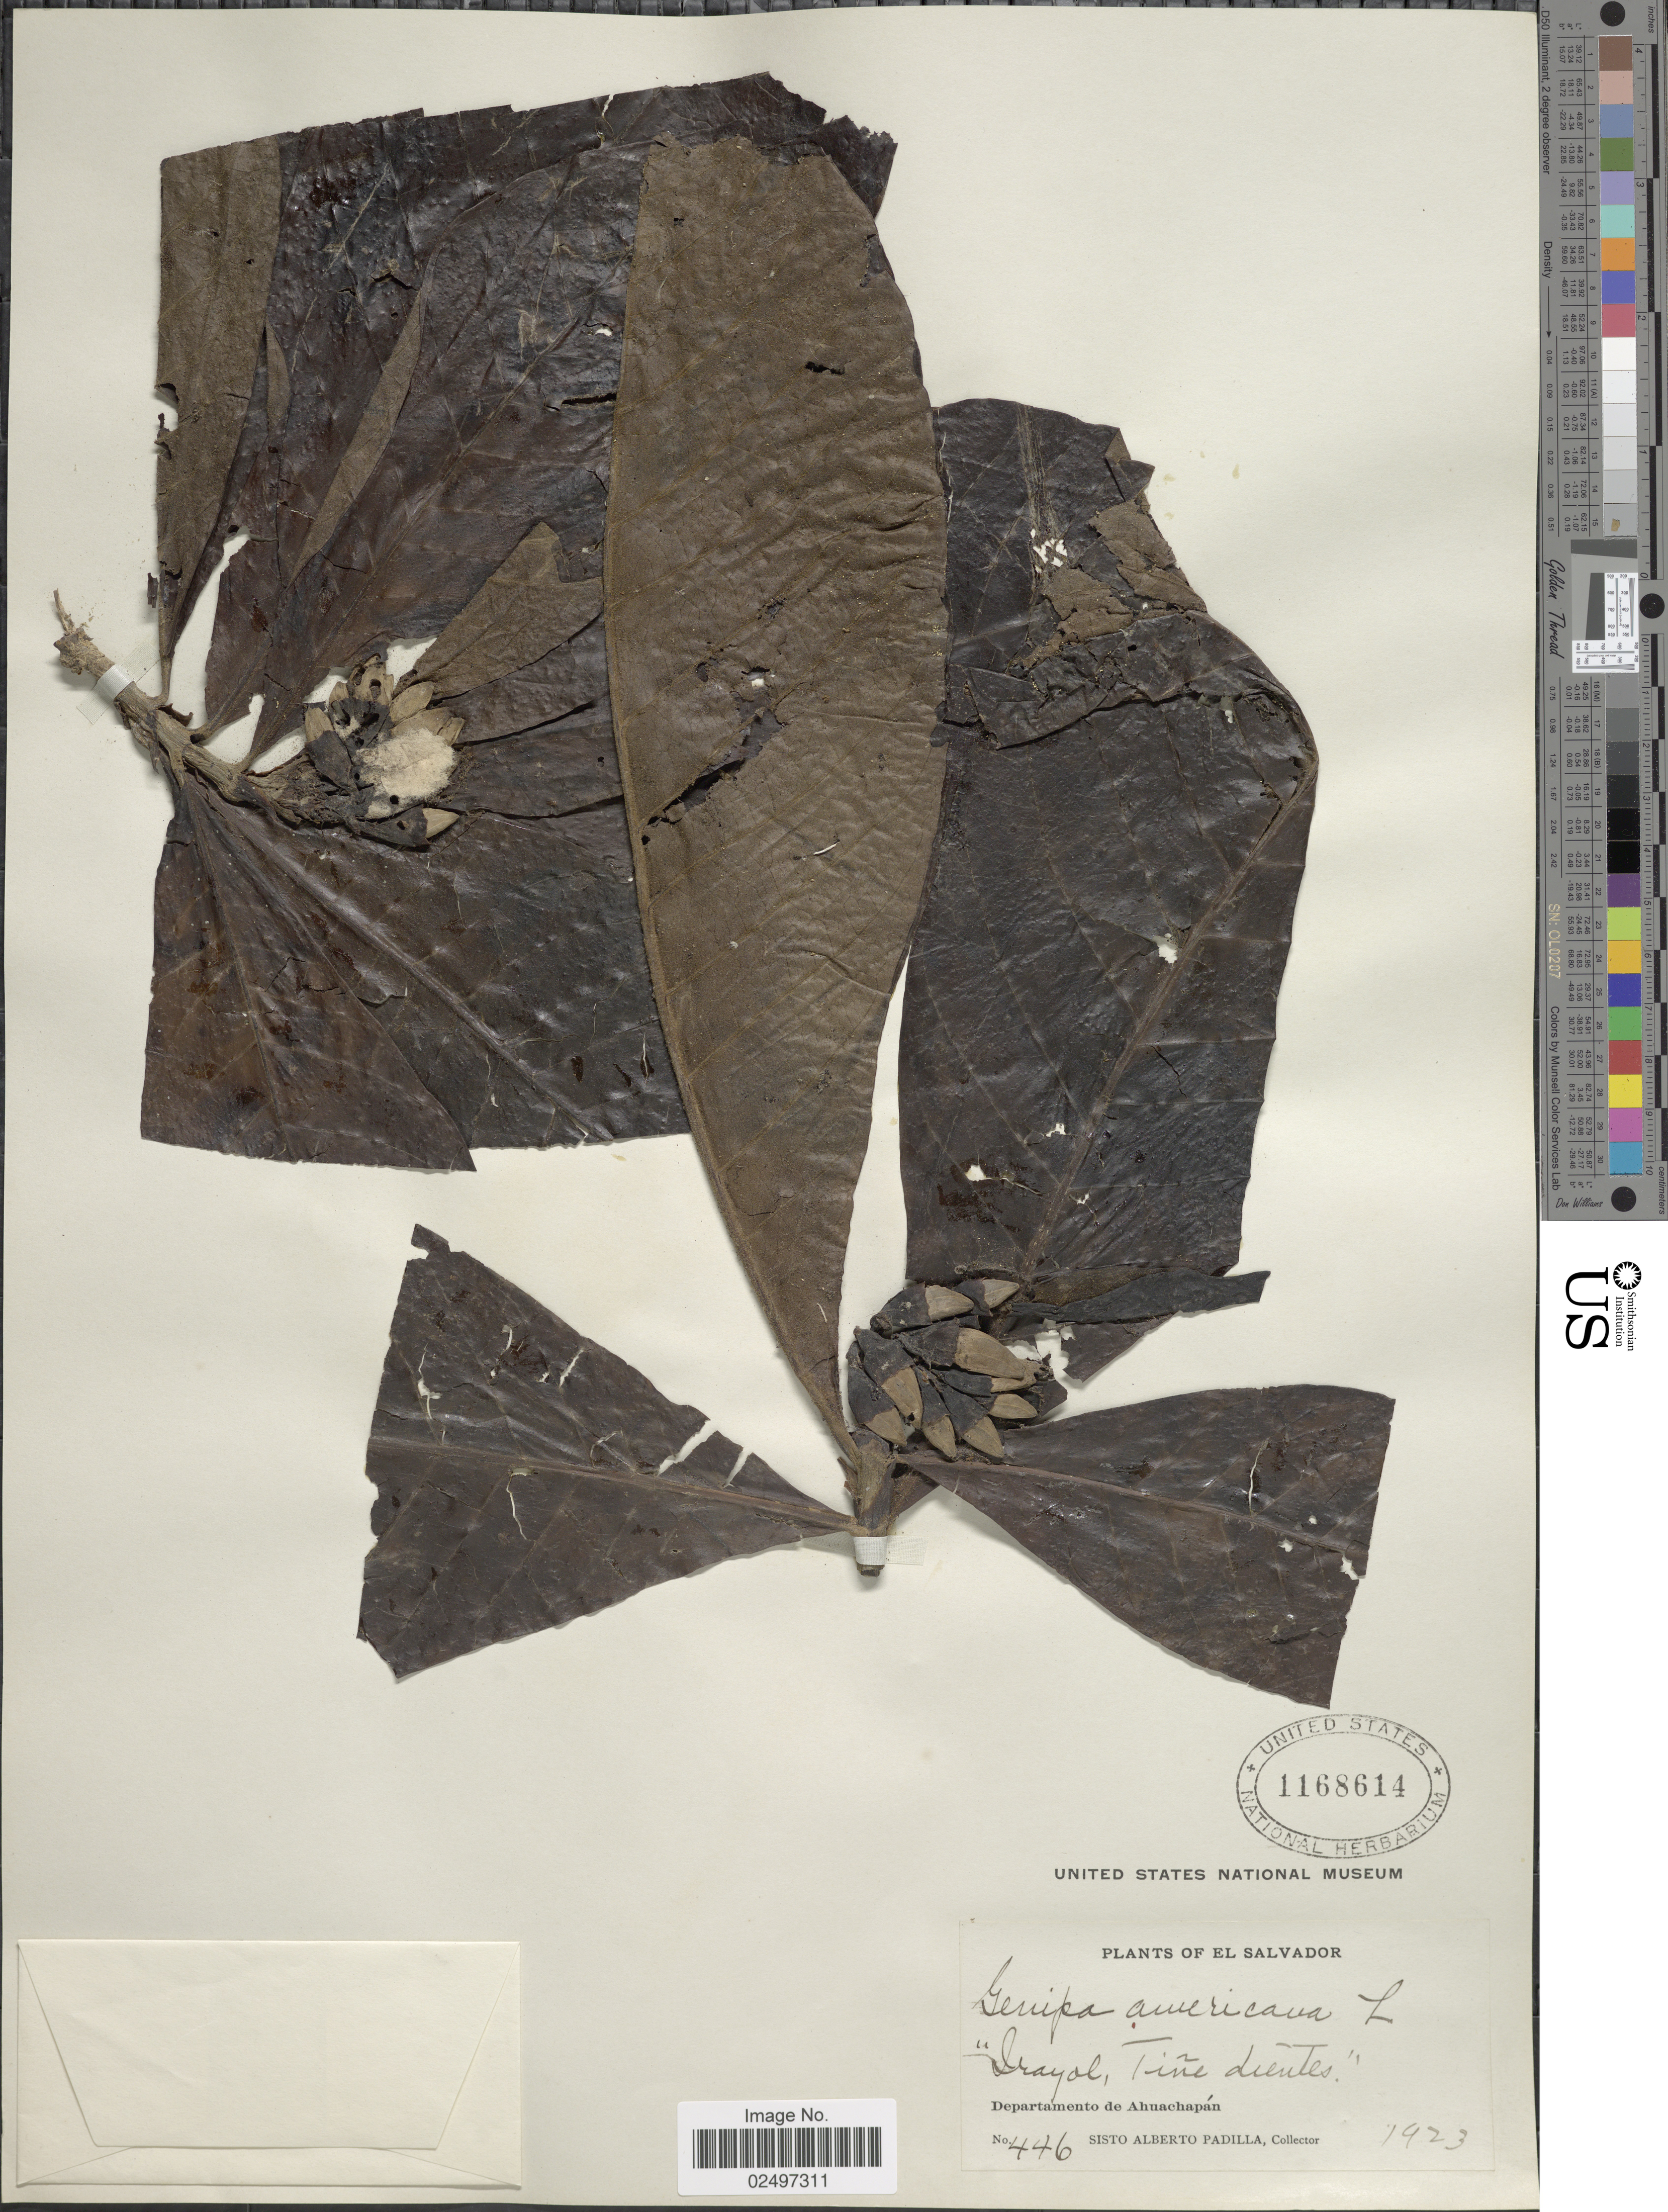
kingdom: Plantae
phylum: Tracheophyta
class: Magnoliopsida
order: Gentianales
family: Rubiaceae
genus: Genipa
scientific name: Genipa americana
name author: L.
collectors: S. A. Padilla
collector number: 446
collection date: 1923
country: El Salvador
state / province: Ahuachapan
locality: Departamento de Ahuachapan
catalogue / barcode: US 1168614